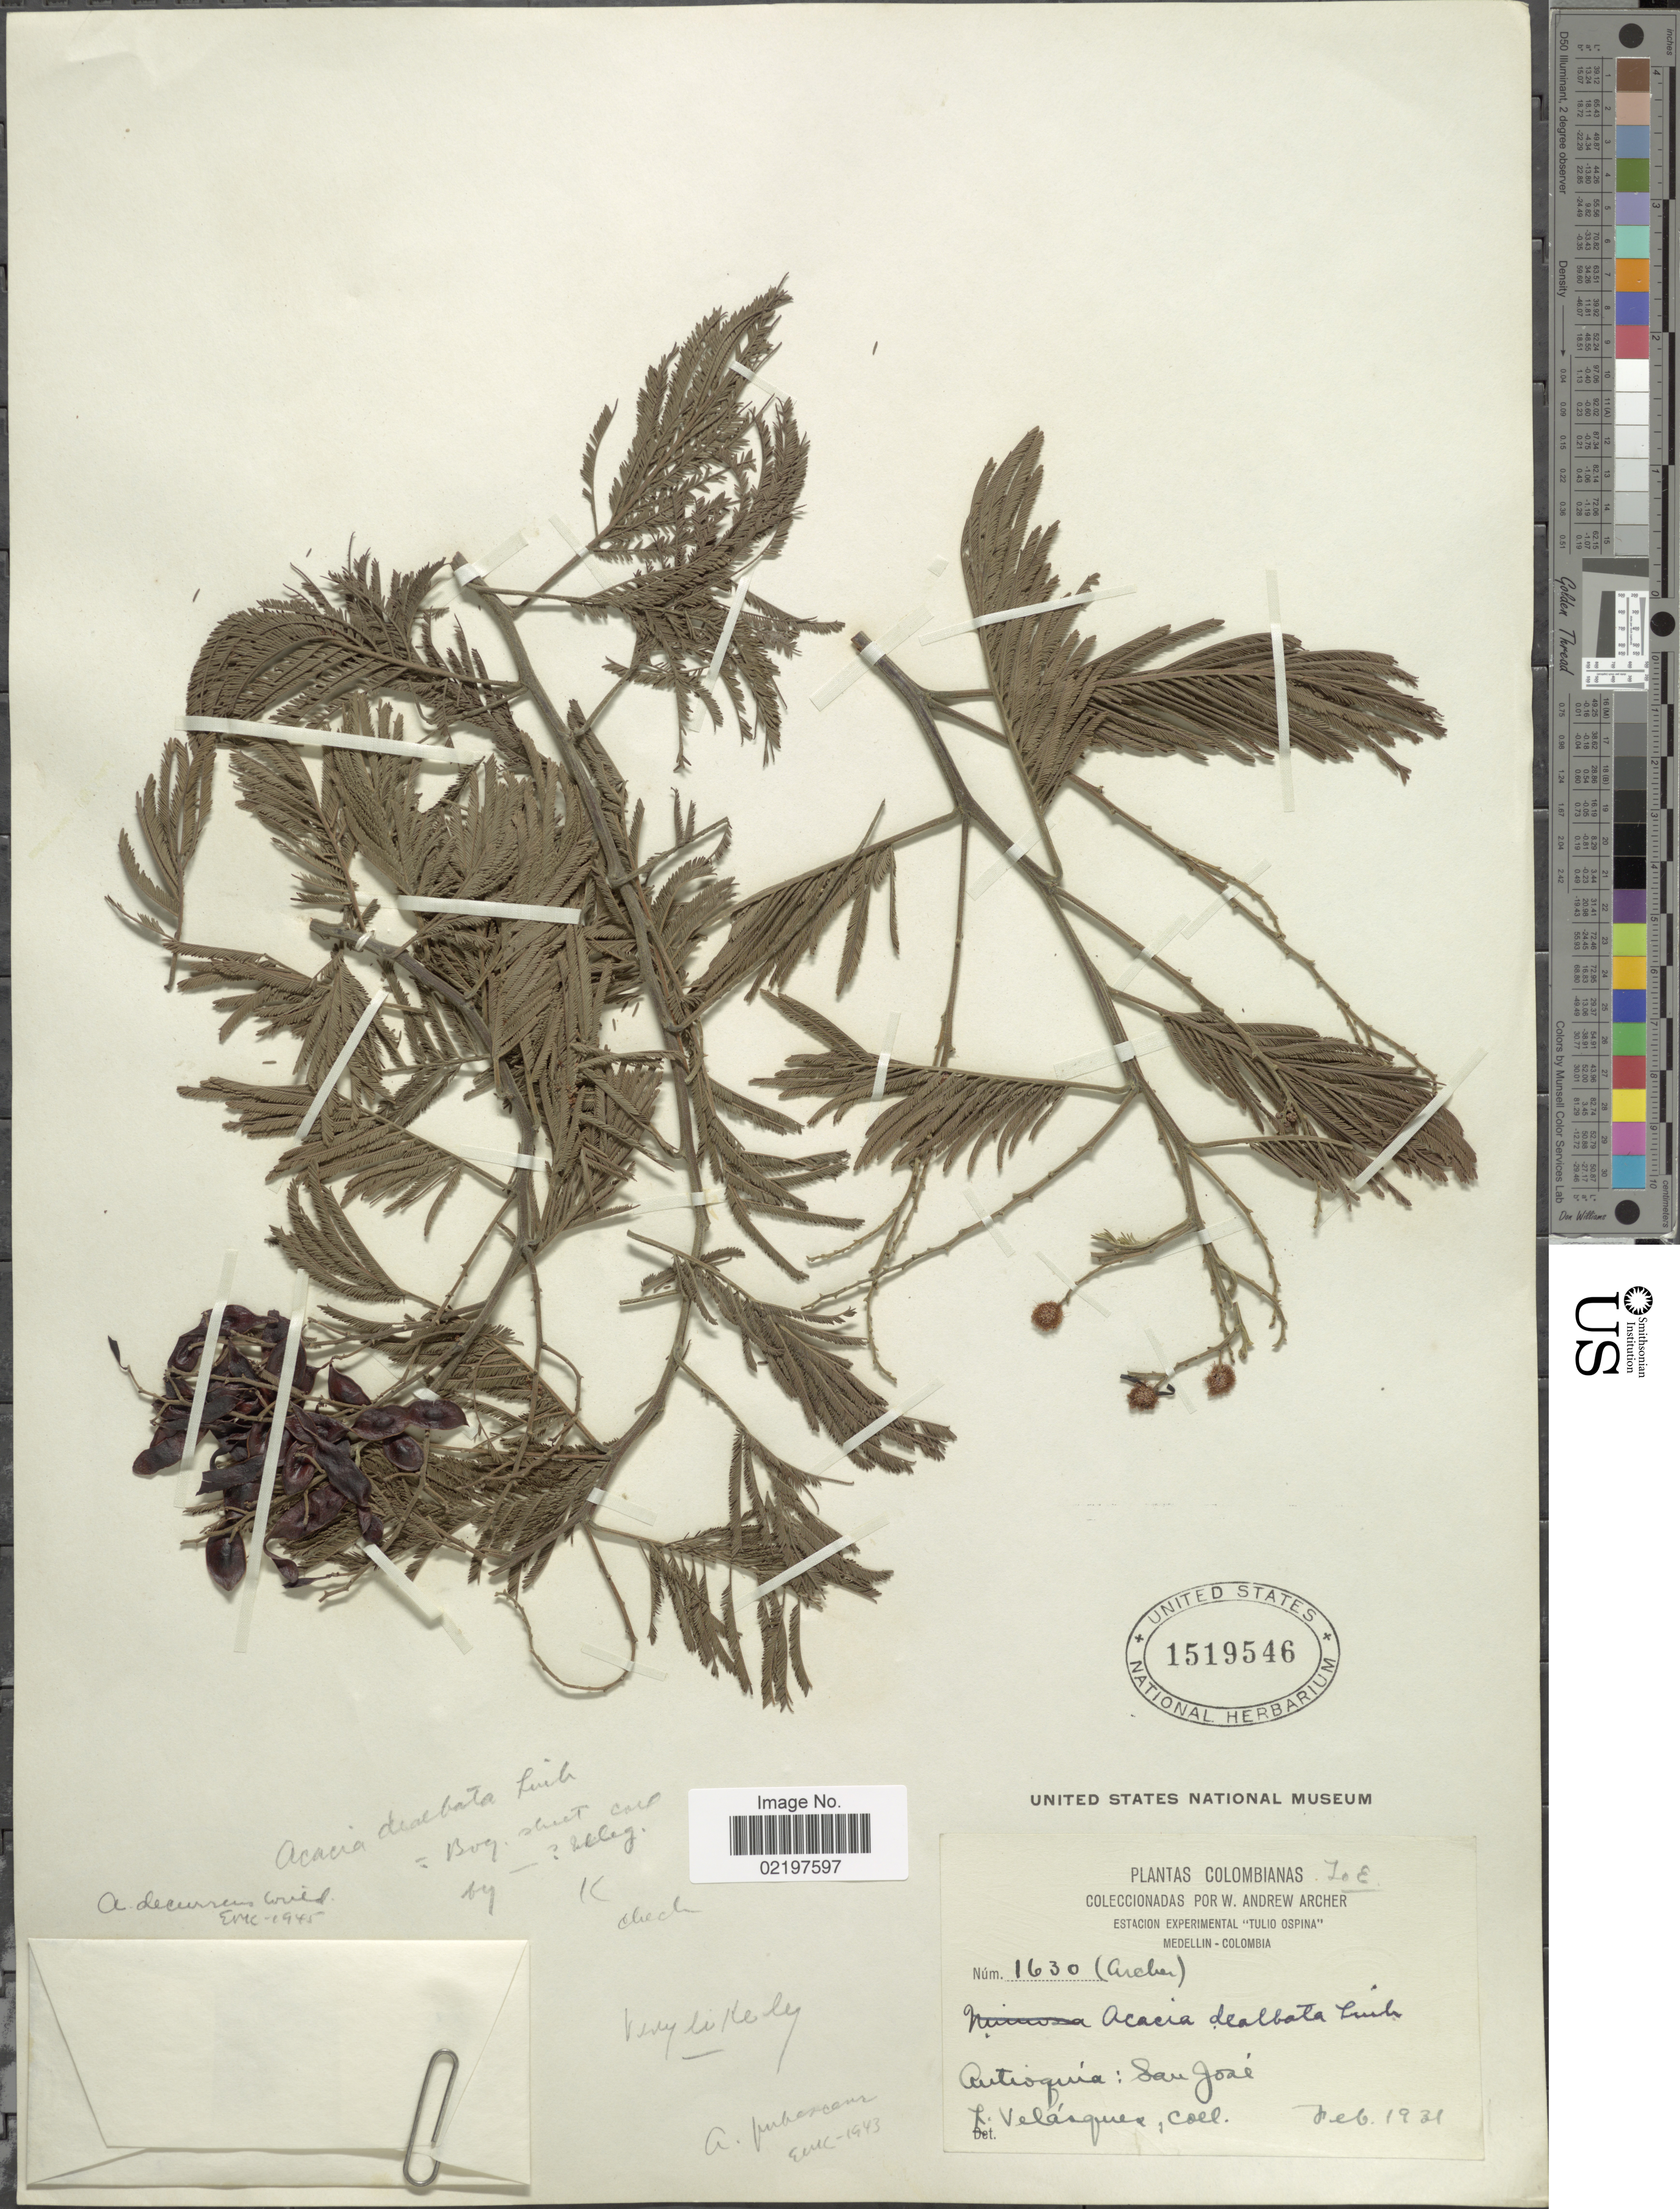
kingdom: Plantae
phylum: Tracheophyta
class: Magnoliopsida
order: Fabales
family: Fabaceae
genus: Acacia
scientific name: Acacia decurrens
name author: (J.C. Wendl.) Willd.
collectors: L. Velasquez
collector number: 1630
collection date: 1931-02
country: Colombia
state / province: Antioquia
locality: San José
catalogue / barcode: US 1519546